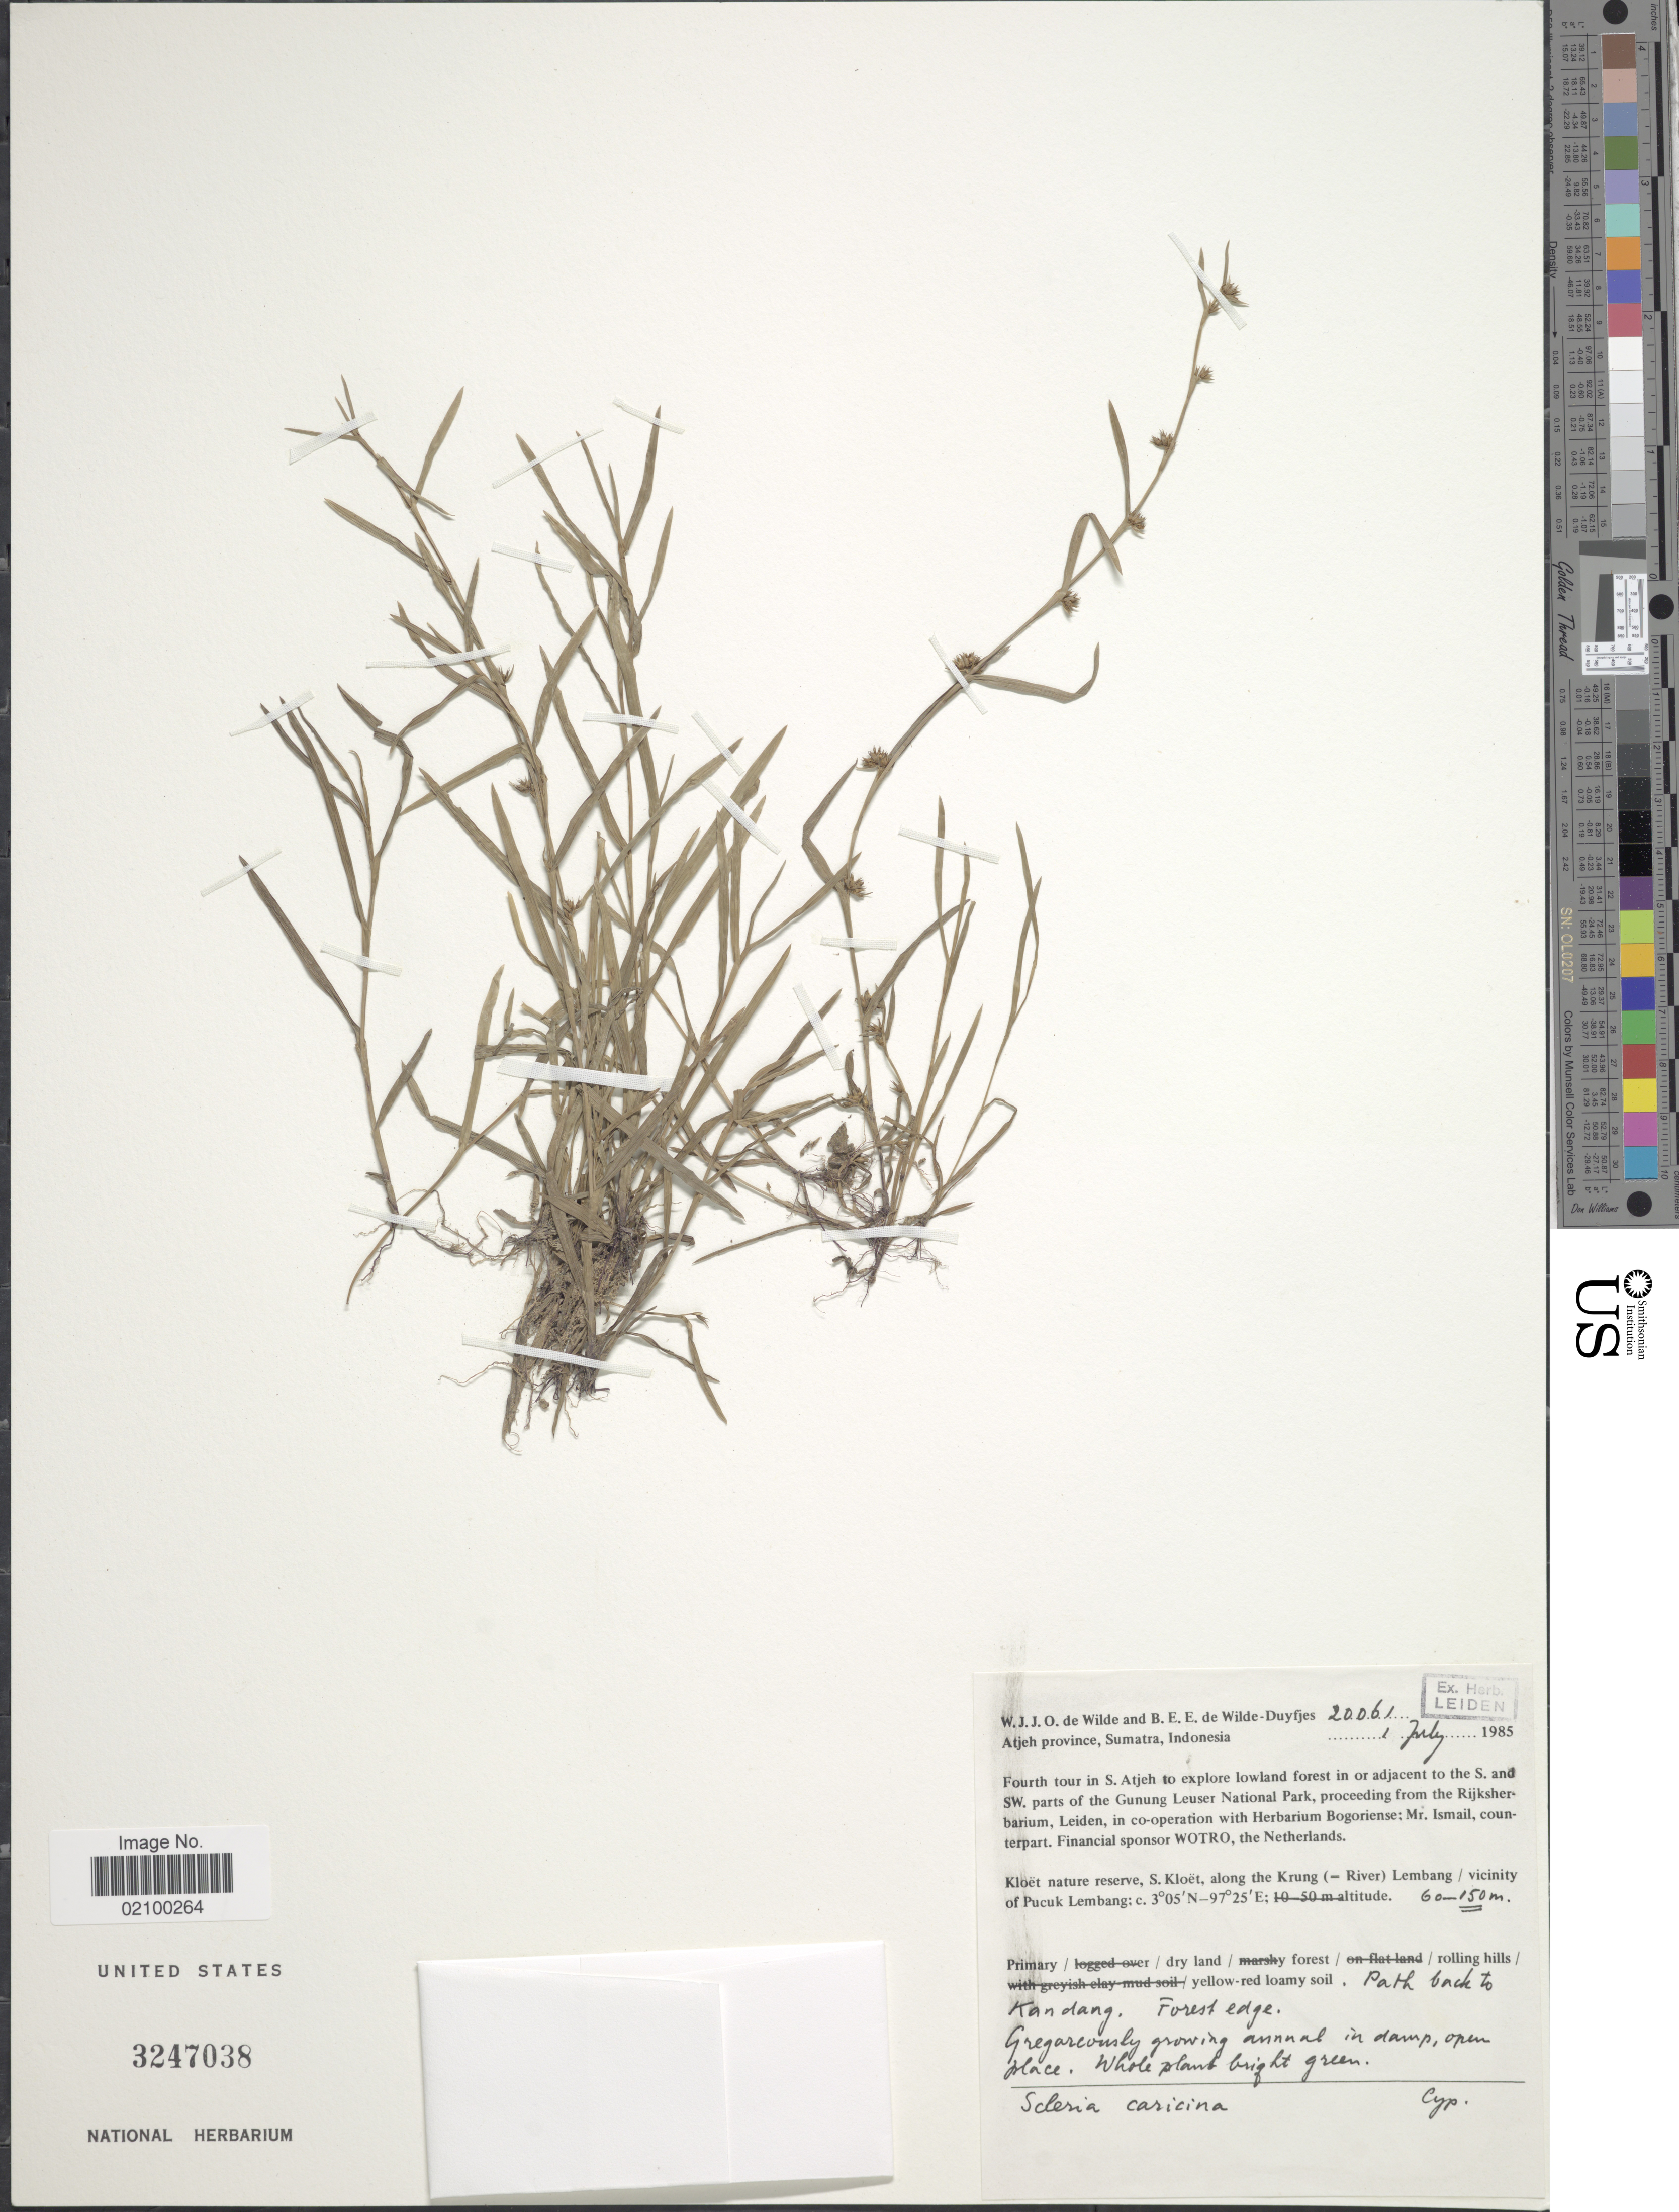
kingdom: Plantae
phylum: Tracheophyta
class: Liliopsida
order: Poales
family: Cyperaceae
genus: Diplacrum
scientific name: Diplacrum caricinum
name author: R. Br.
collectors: W. J. de Wilde & B. E. de Wilde-Duyfjes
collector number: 20061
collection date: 1985-07-01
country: Indonesia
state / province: Sumatra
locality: Atjeh province. In S. Atjeh to explore lowland forest in or adjacent to the S. and SW parts of the Gunung Leuser National Park [unsure placement] Kloet nature reserve, S. Kloet, along the Krung (-River) Lambang / vicinity of Pucuk Lembang. Path back to Kandang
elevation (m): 60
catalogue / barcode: US 3247038